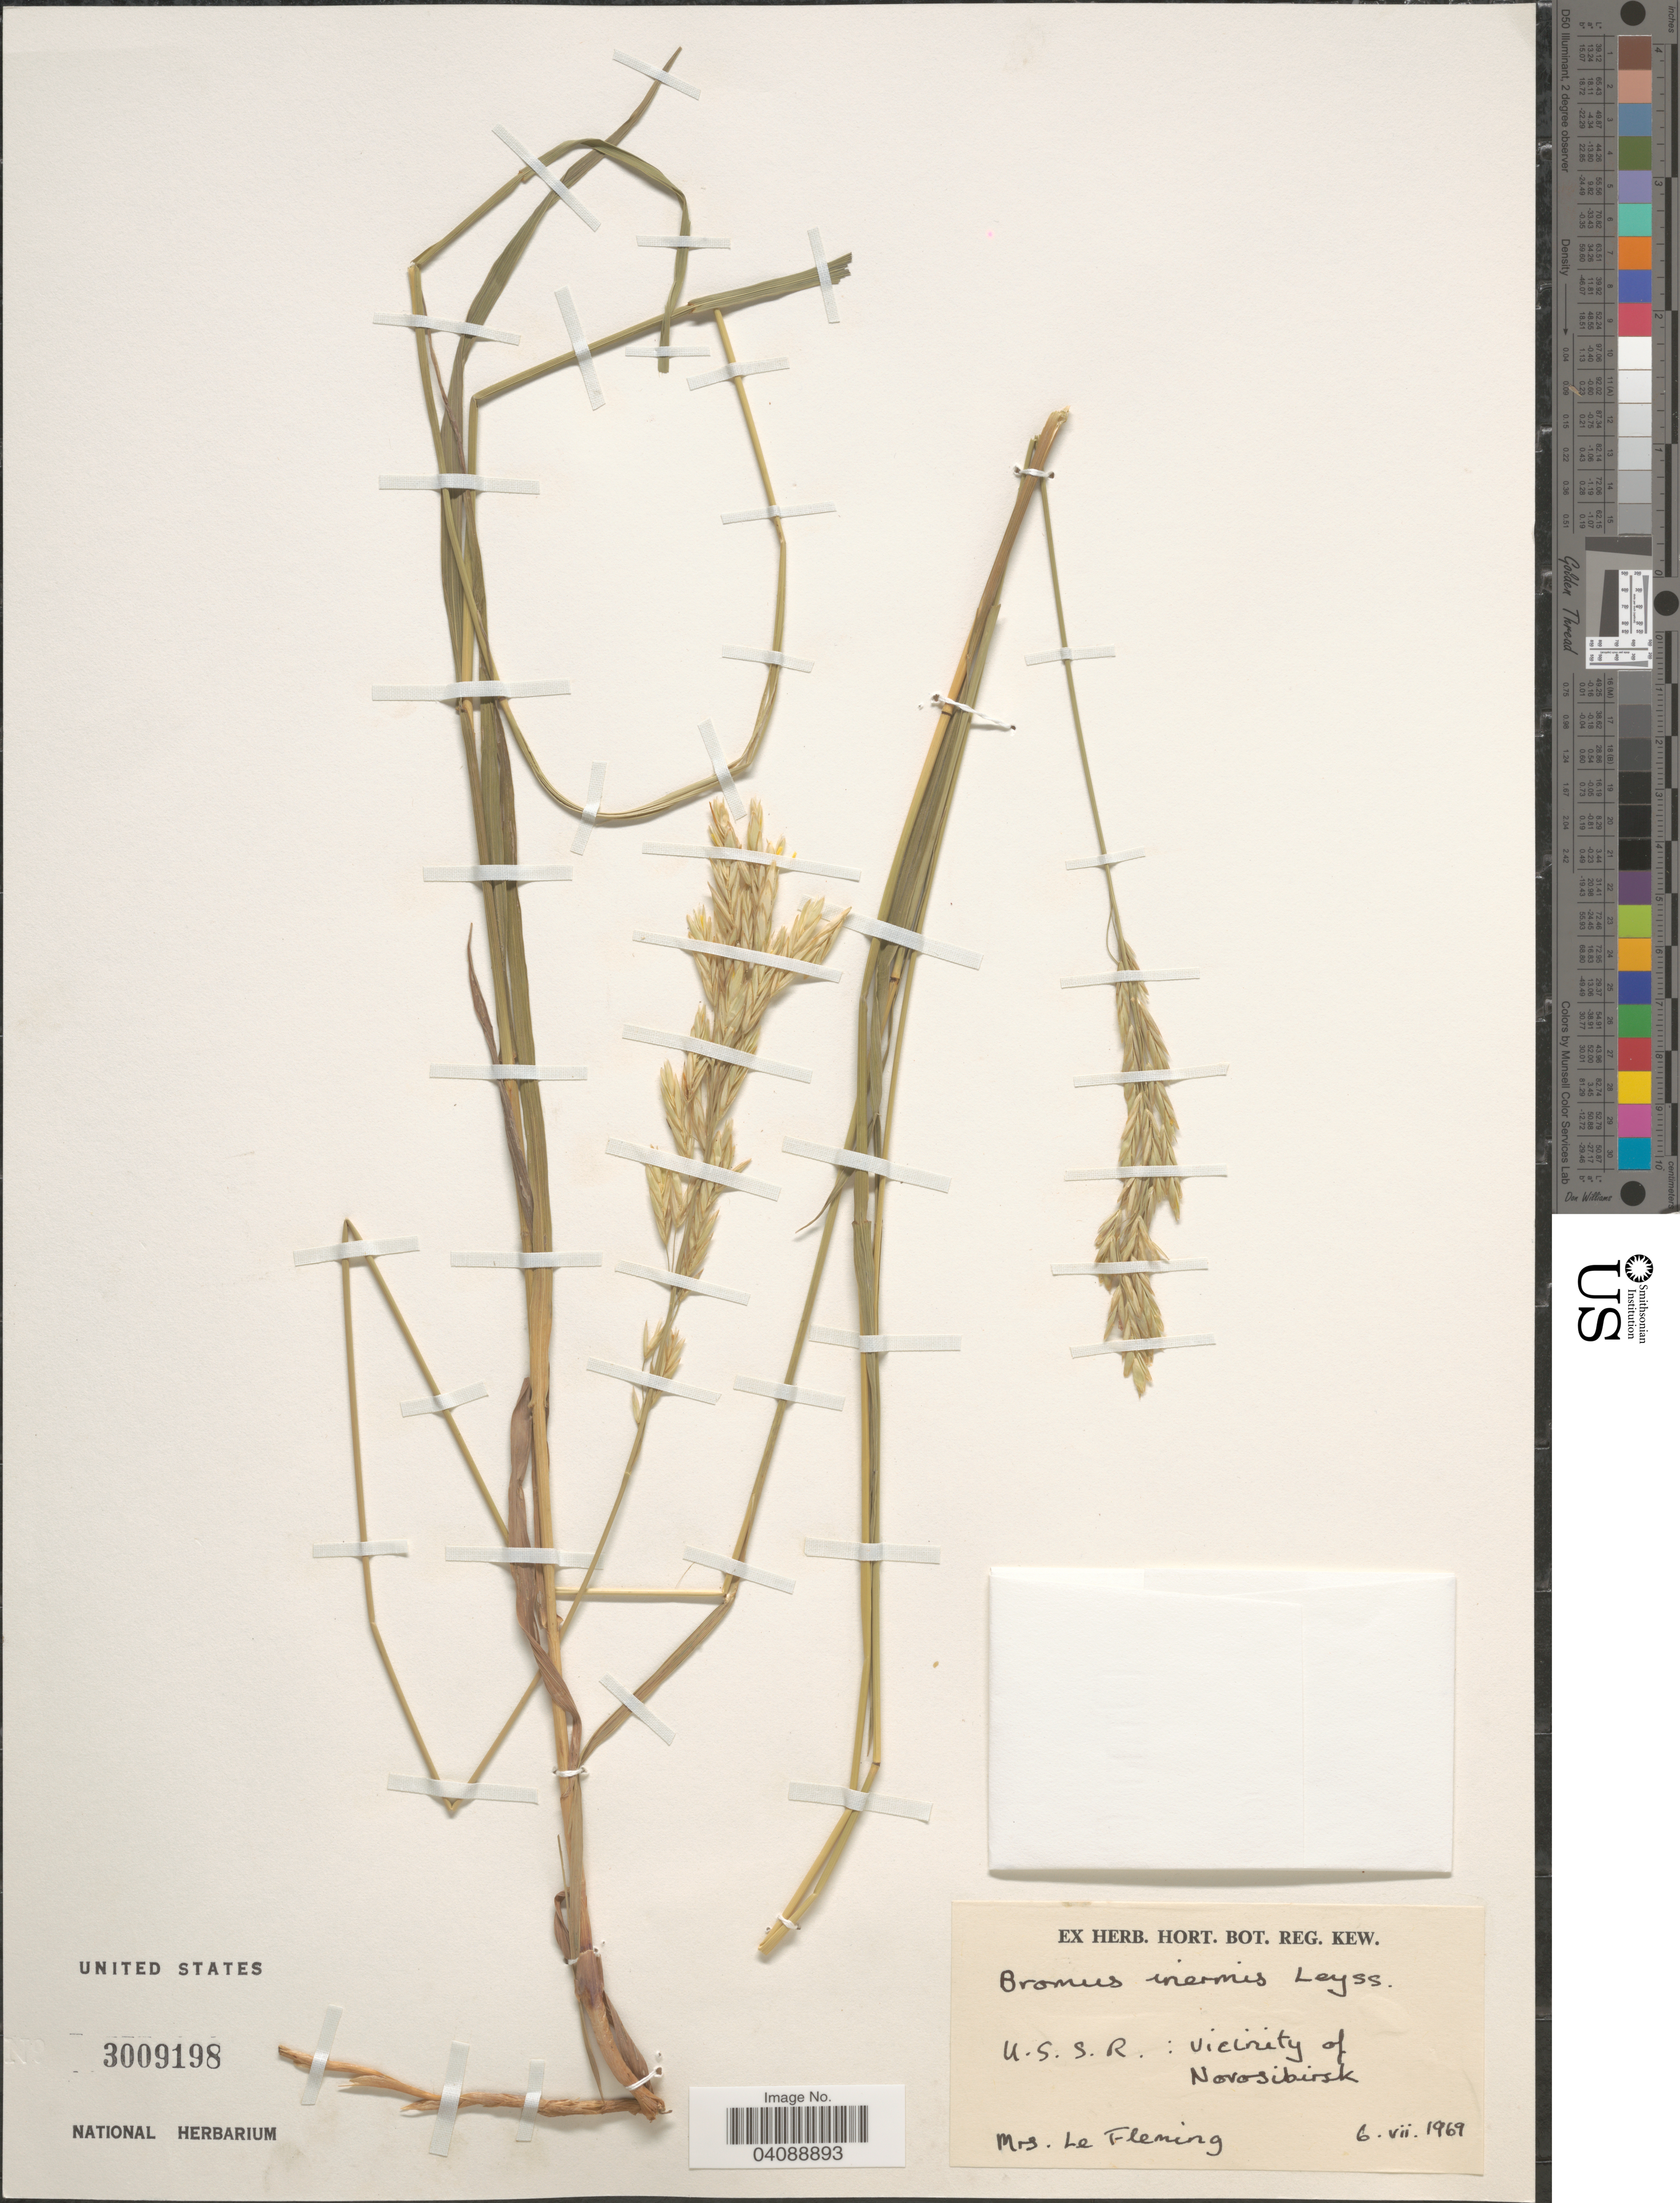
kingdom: Plantae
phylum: Tracheophyta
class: Liliopsida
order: Poales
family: Poaceae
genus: Bromus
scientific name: Bromus inermis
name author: Leyss.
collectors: L. Fleming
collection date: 1969-07-06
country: Russian Federation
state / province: Novosibirsk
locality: U.S.S.R.: vicinity of Novosibirsk.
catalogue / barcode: US 3009198